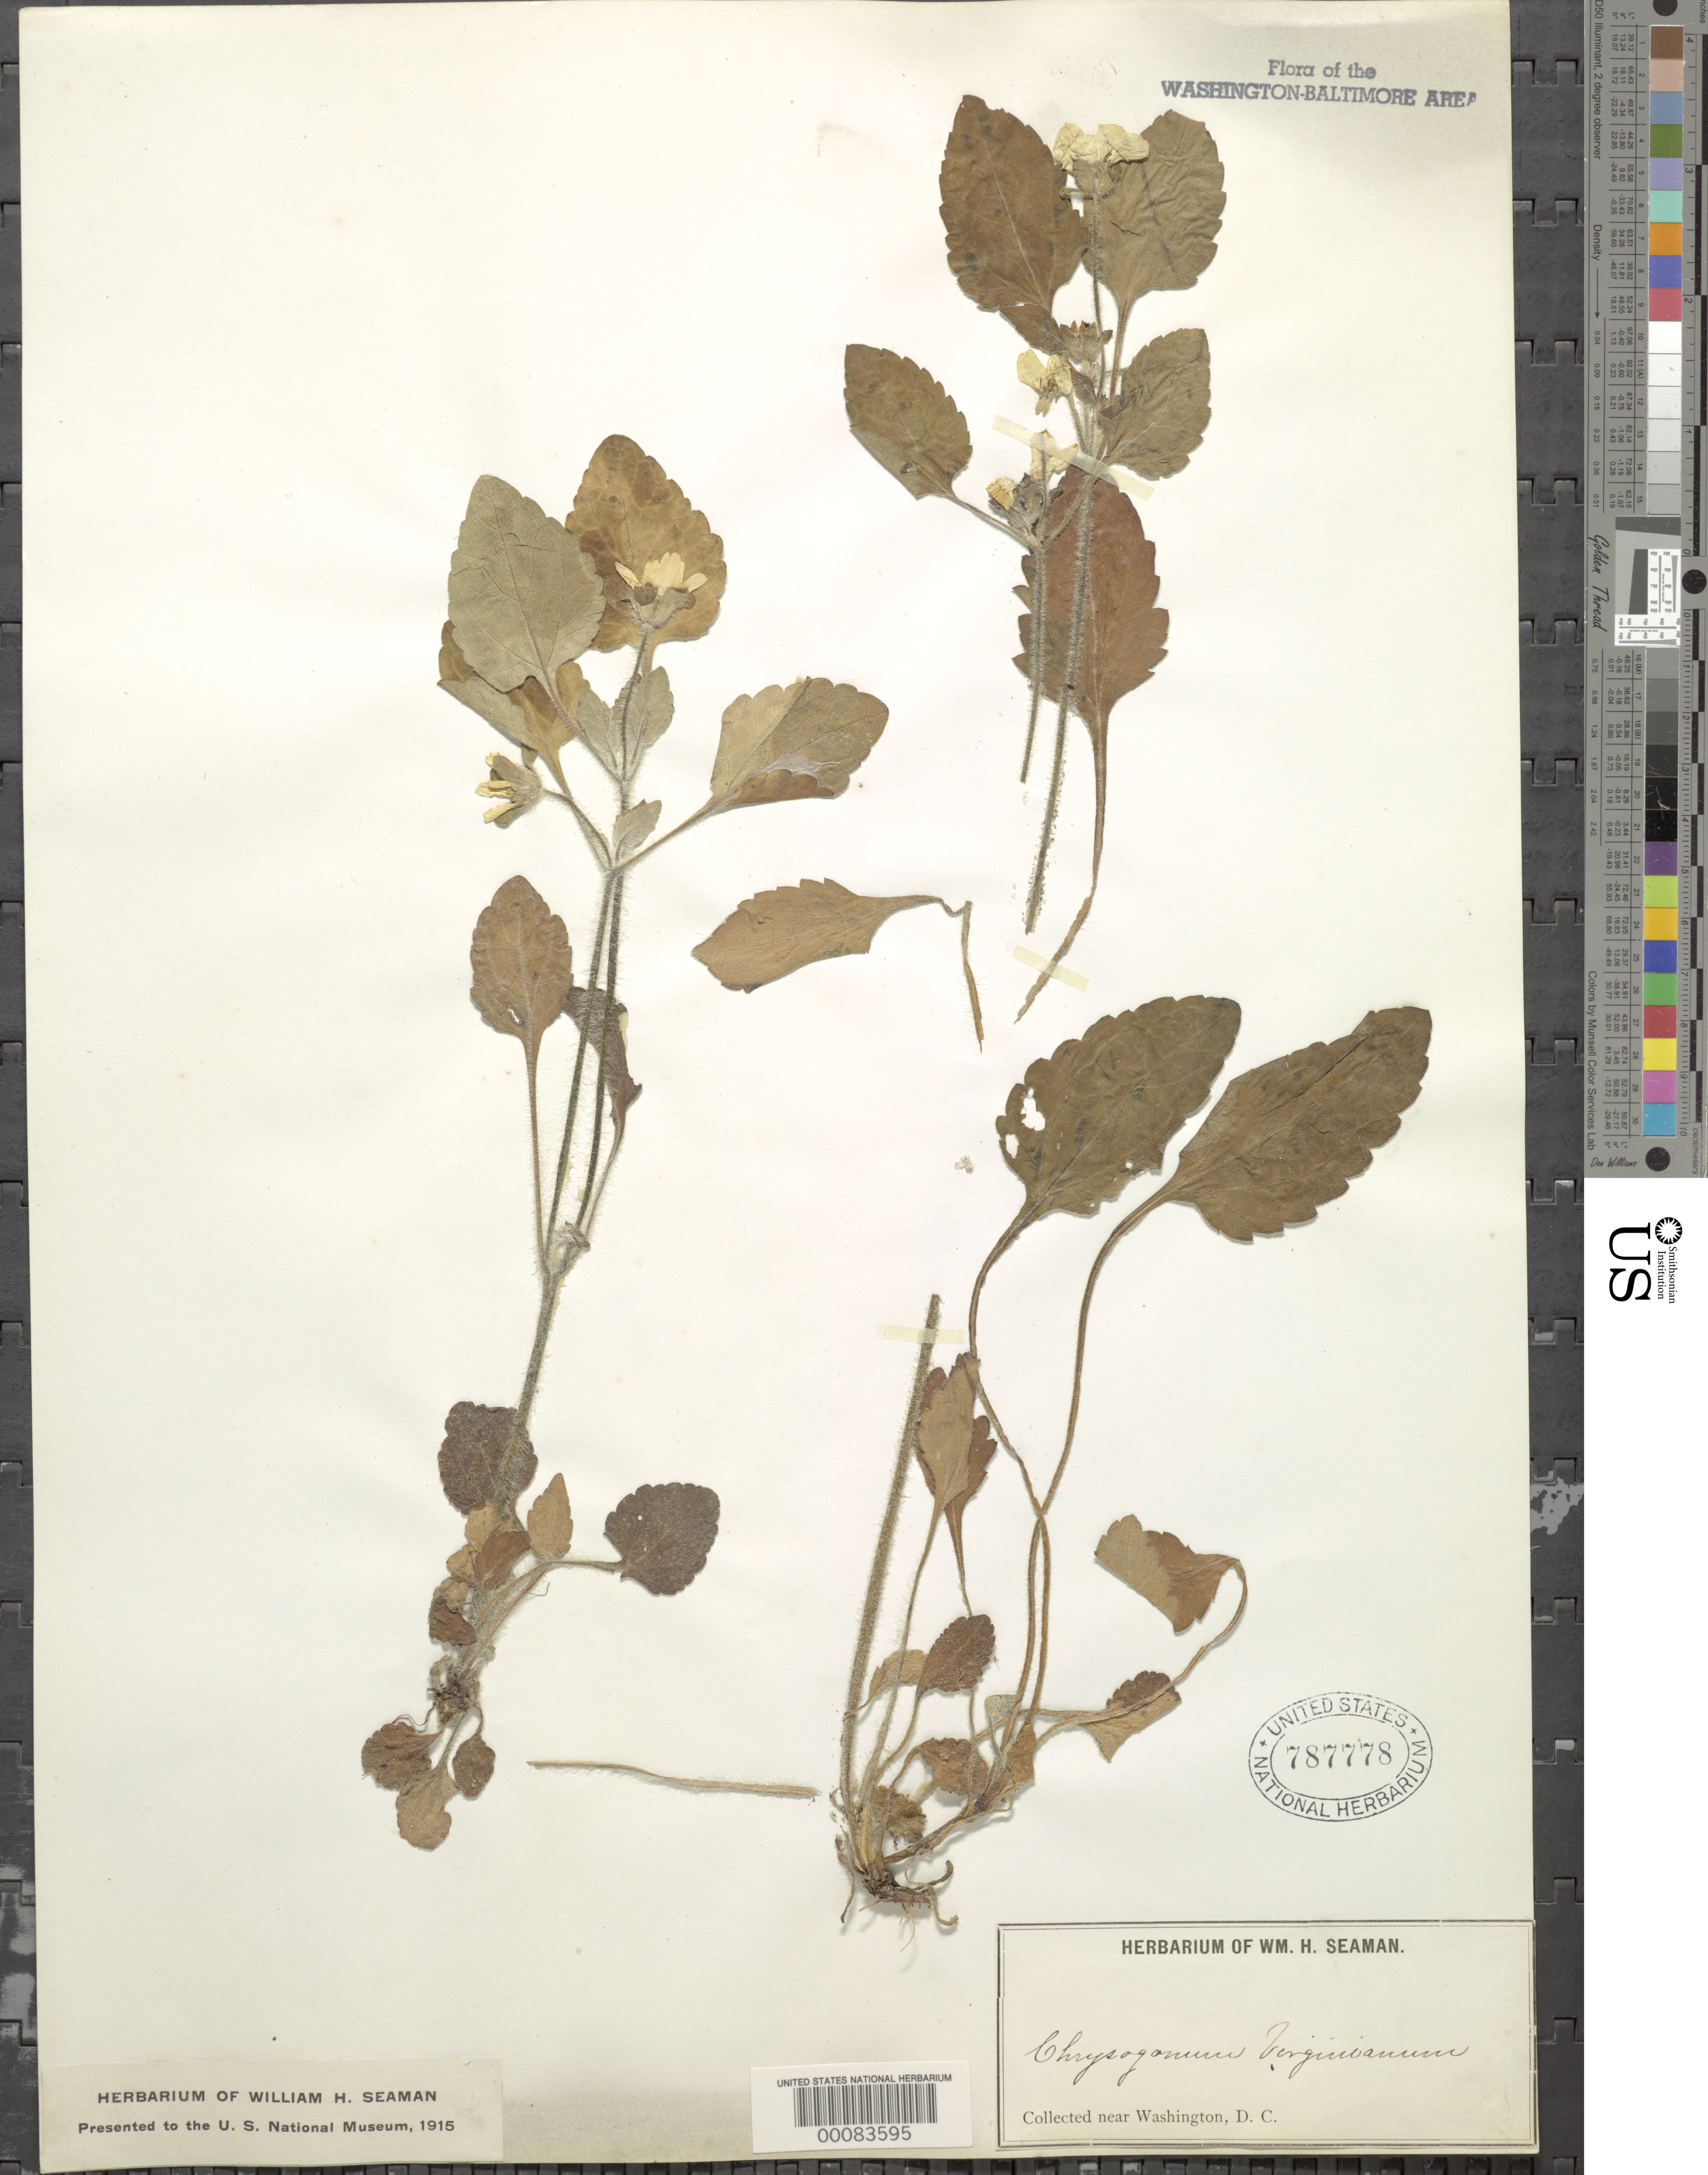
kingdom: Plantae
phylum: Tracheophyta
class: Magnoliopsida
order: Asterales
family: Asteraceae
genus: Chrysogonum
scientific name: Chrysogonum virginianum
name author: L.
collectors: W. Seaman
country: United States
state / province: District of Columbia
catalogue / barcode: US 787778